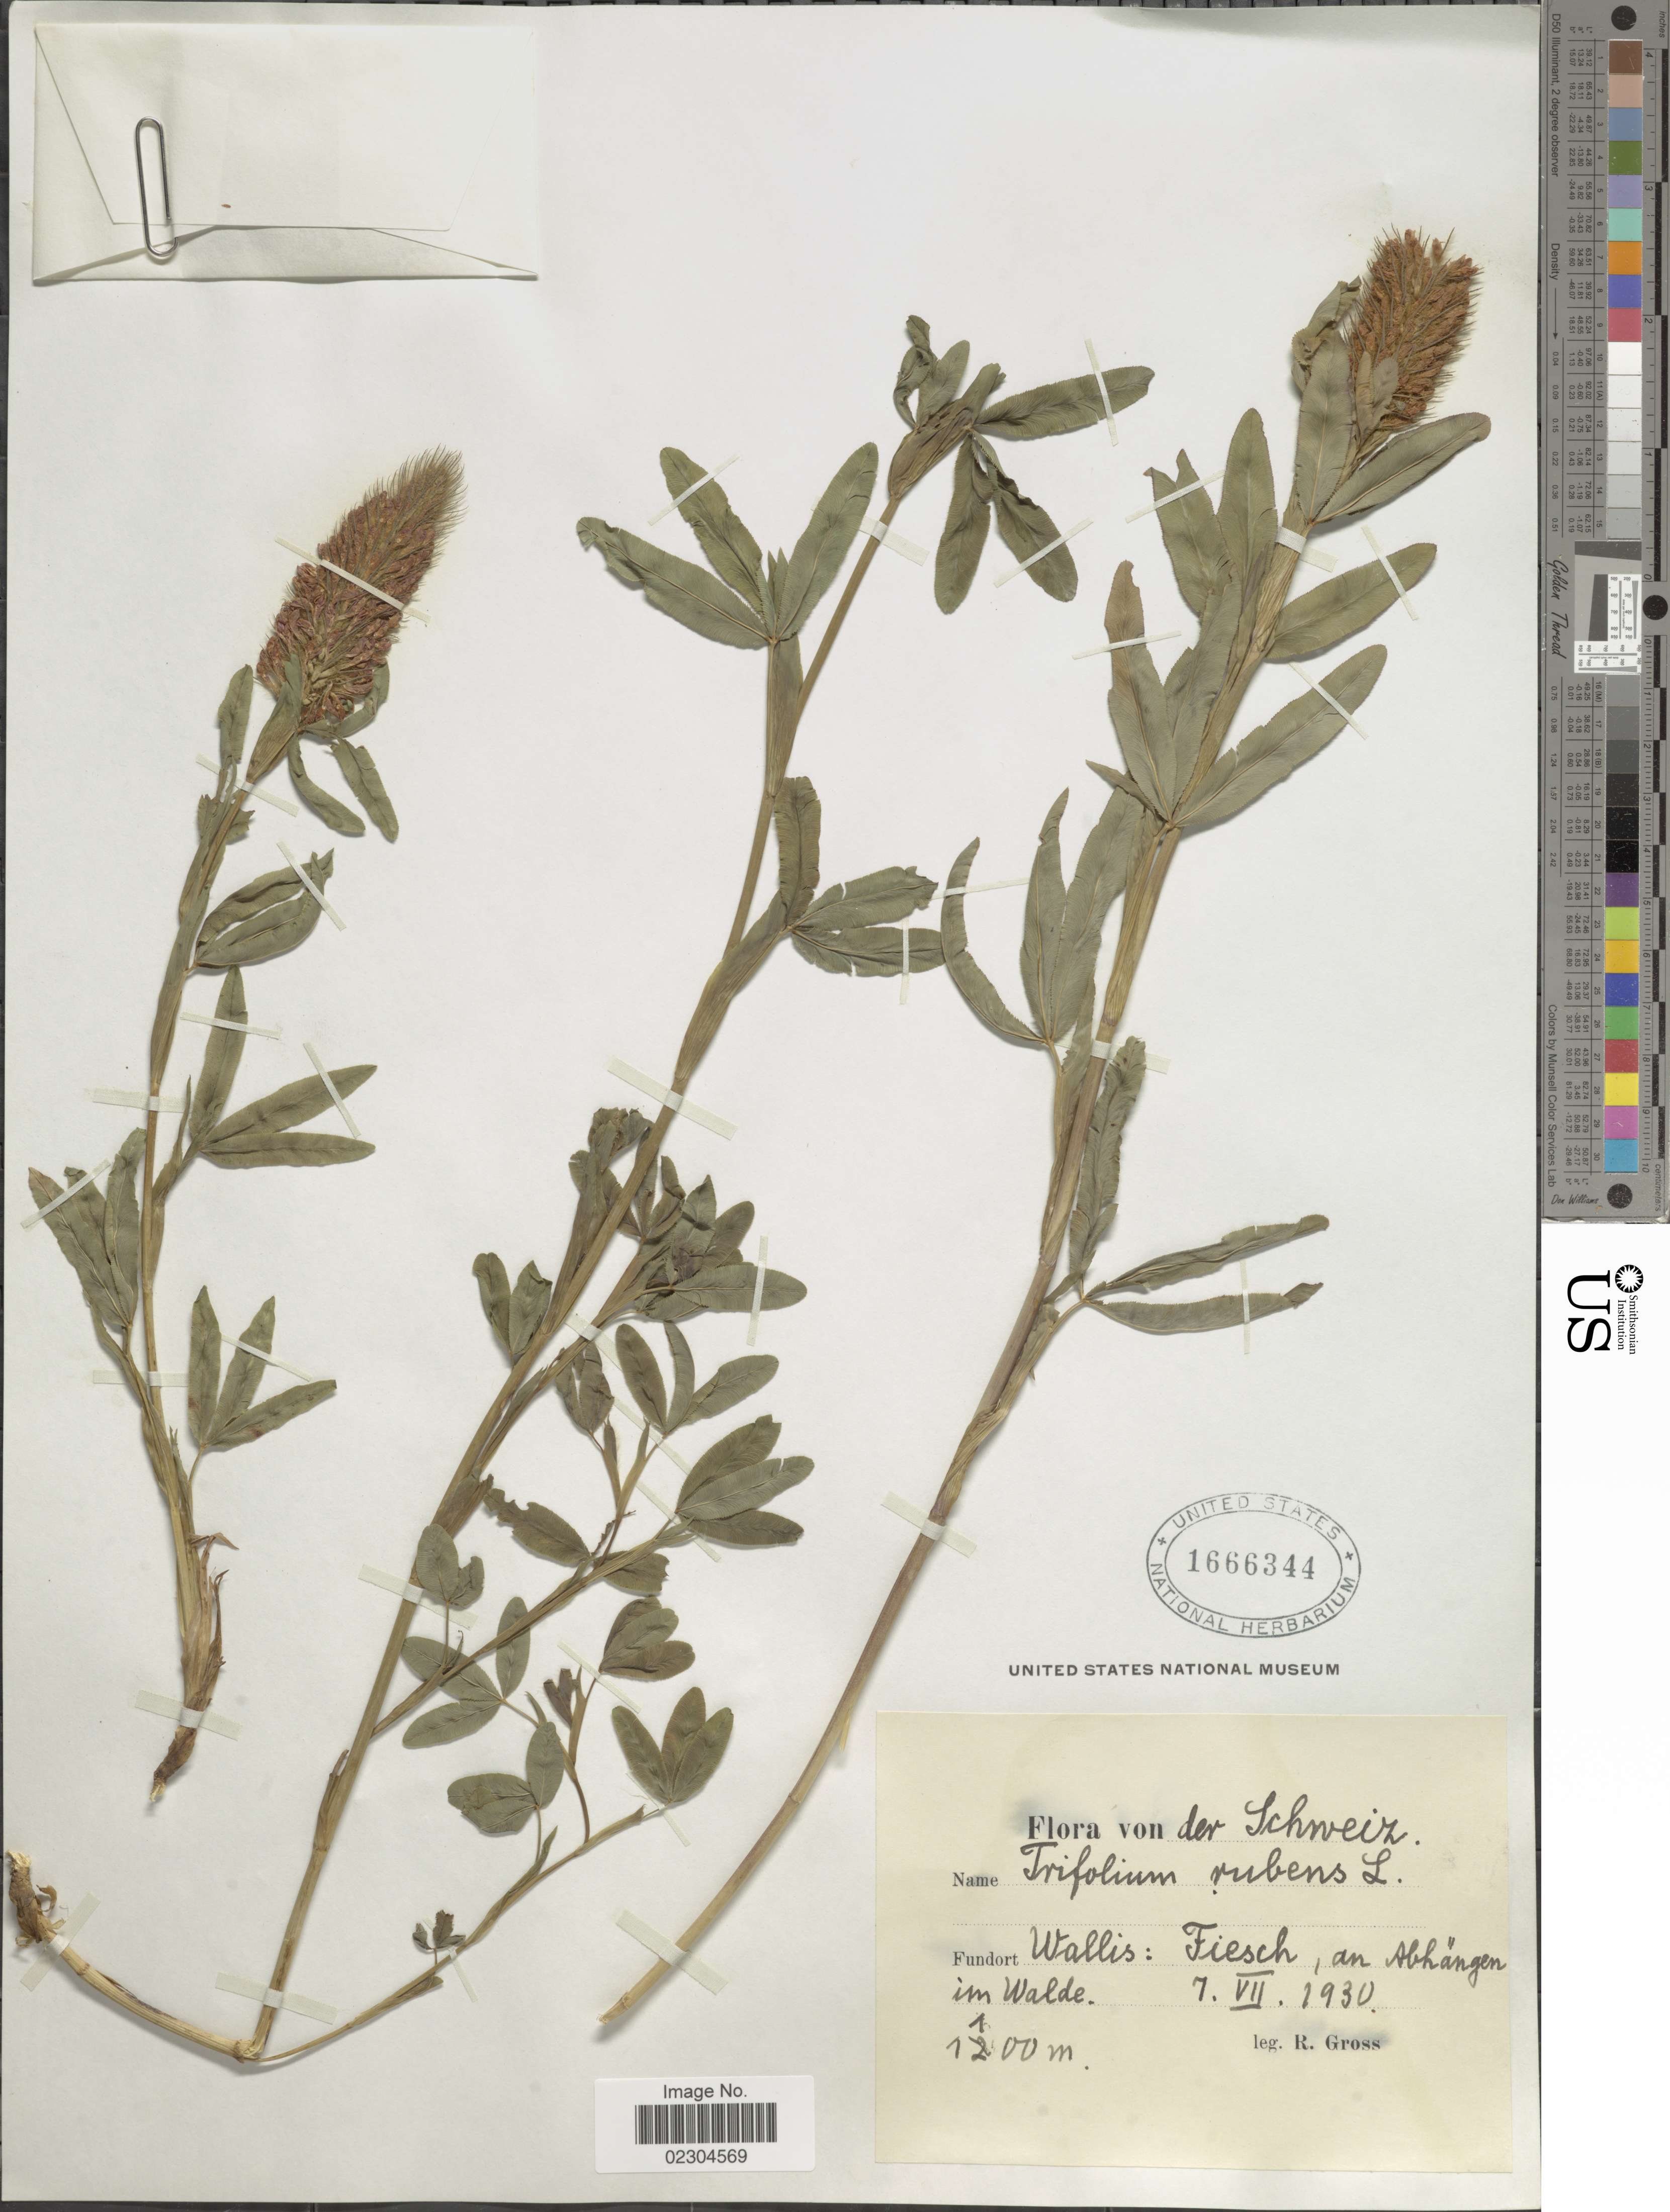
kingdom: Plantae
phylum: Tracheophyta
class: Magnoliopsida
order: Fabales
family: Fabaceae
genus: Trifolium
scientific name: Trifolium rubens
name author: L.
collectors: R. Gross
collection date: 1930-07-07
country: Switzerland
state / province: Schwyz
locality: Von der Schweiz, Wallis: Fiesch, an Abhangen im Walde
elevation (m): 1200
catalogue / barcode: US 1666344